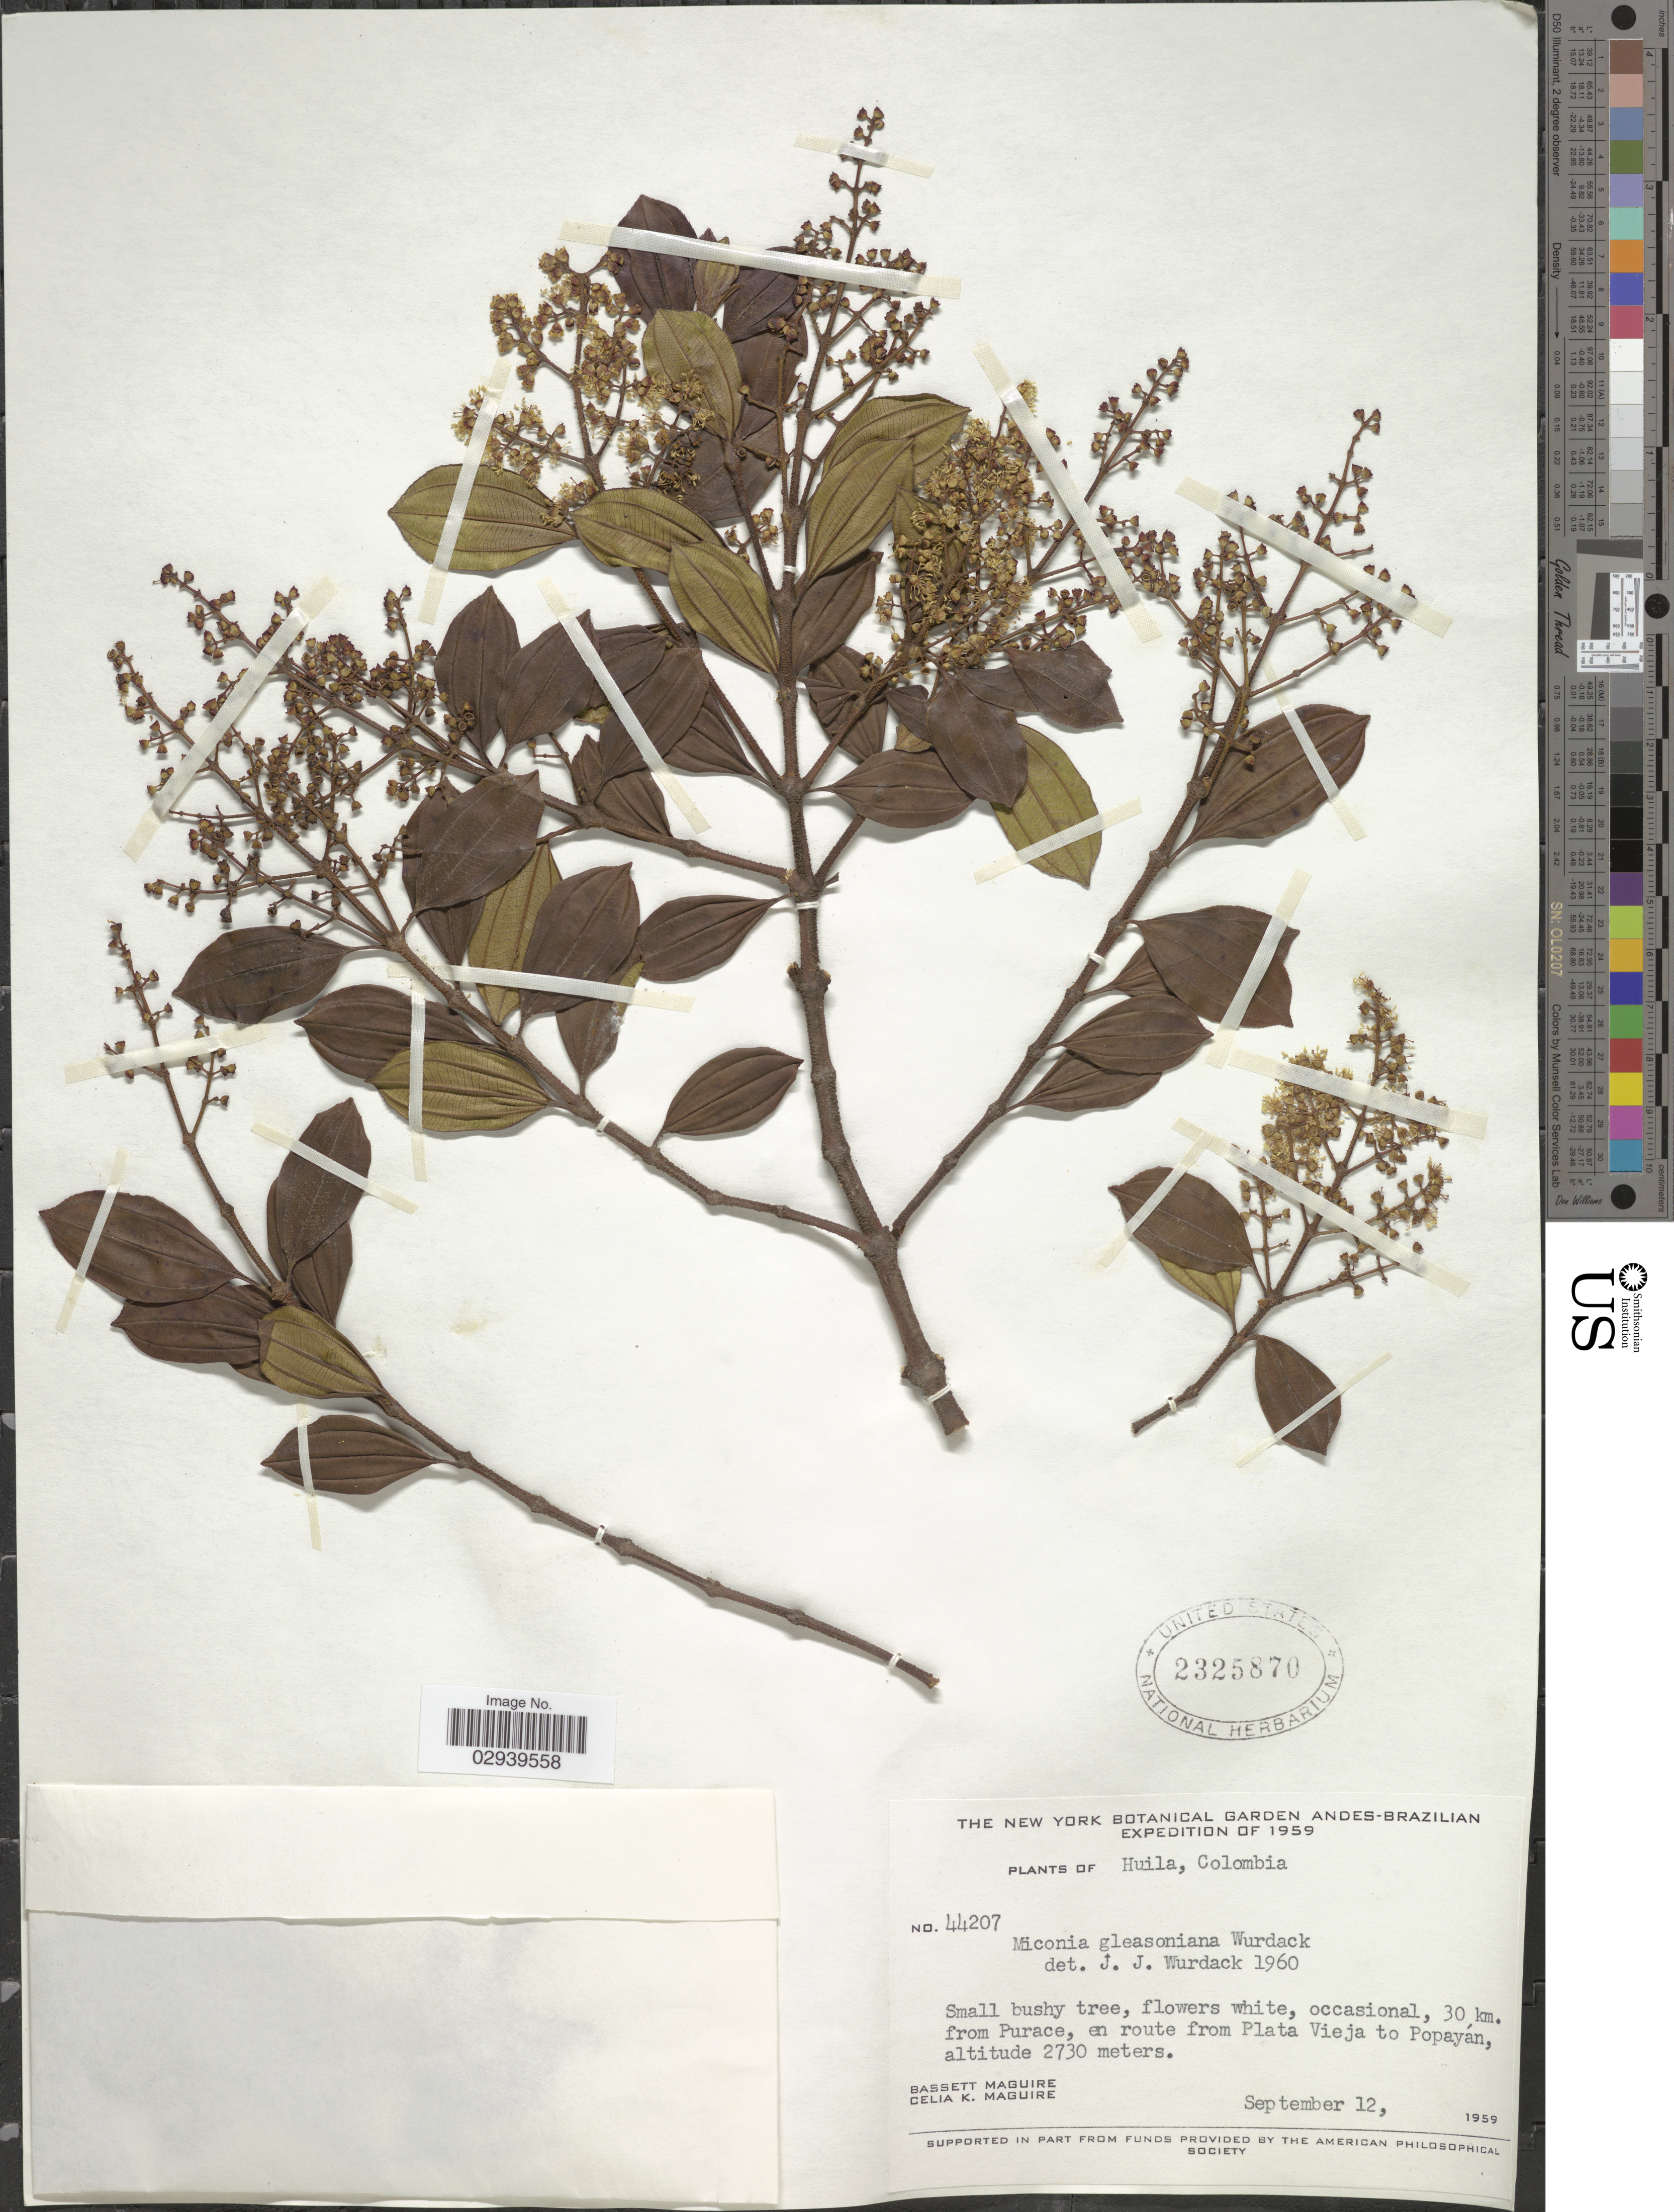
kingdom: Plantae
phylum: Tracheophyta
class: Magnoliopsida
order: Myrtales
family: Melastomataceae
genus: Miconia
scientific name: Miconia gleasoniana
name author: Wurdack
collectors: B. Maguire & C. K. Maguire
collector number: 44207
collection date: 1959-09-12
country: Colombia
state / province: Huila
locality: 30 km. from Purace, en route from Plata Vieja to Popayán.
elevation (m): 2730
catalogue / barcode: US 2325870